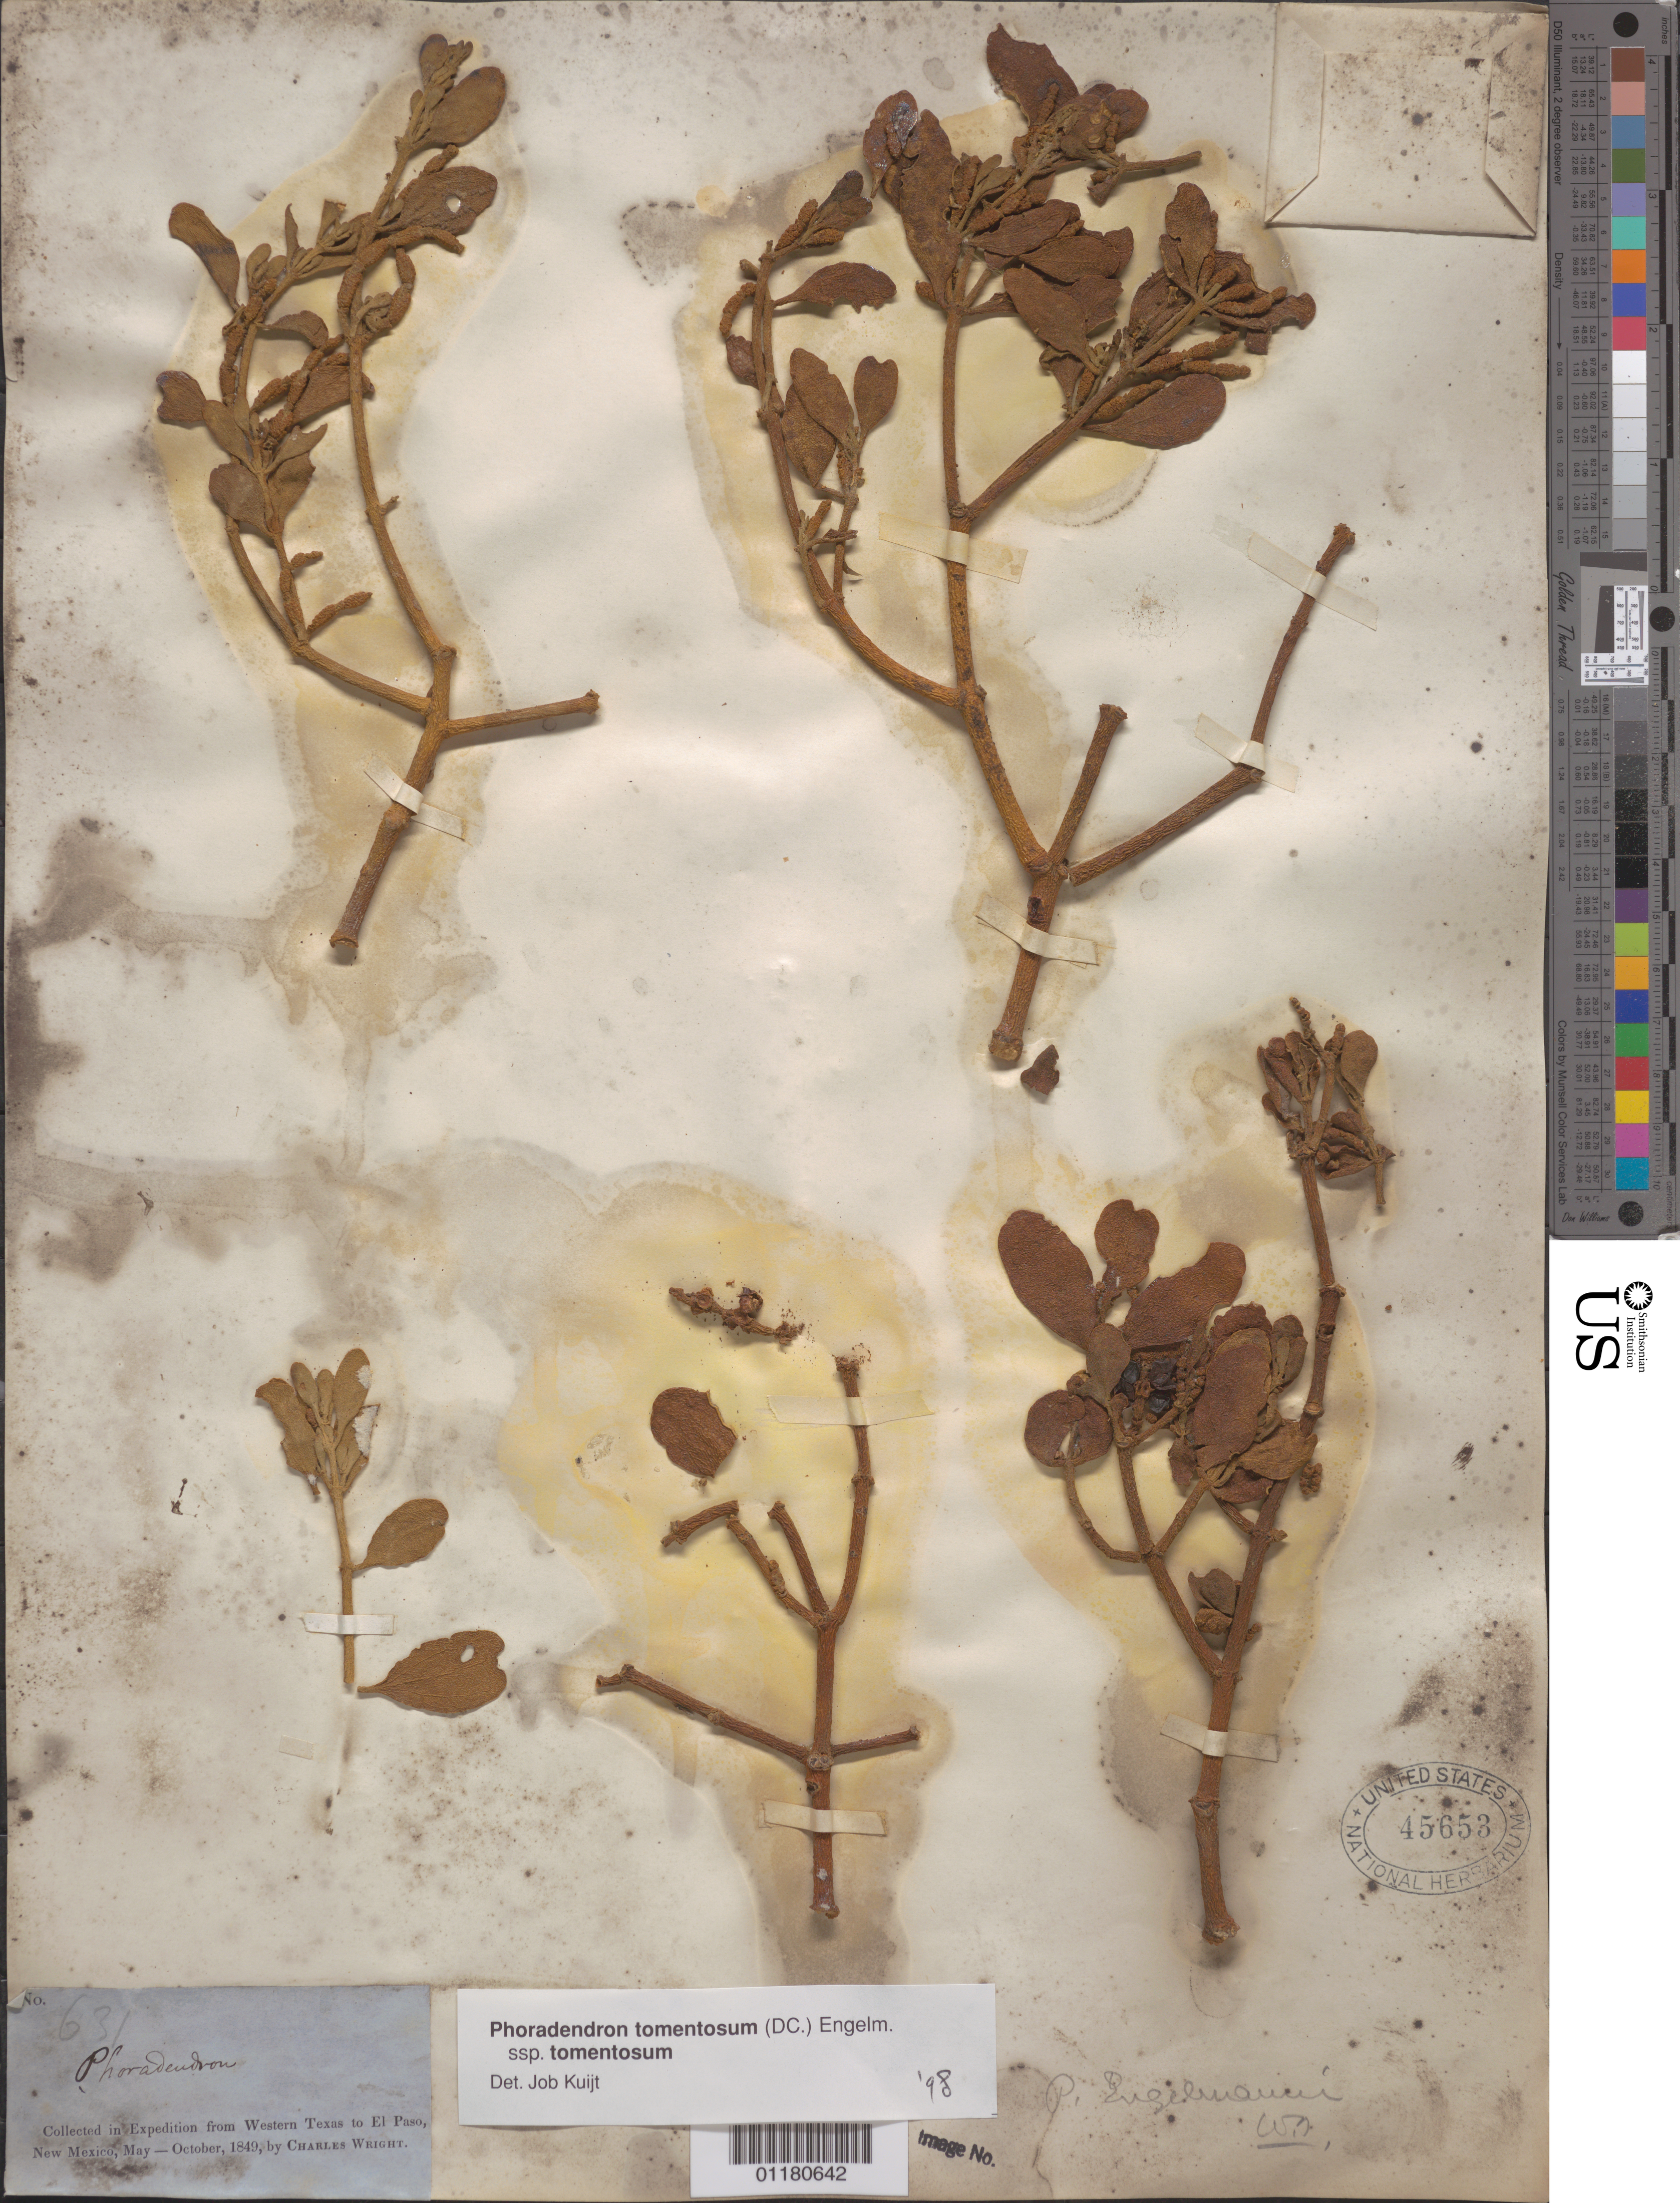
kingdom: Plantae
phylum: Tracheophyta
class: Magnoliopsida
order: Santalales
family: Viscaceae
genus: Phoradendron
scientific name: Phoradendron tomentosum subsp. tomentosum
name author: DC.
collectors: C. Wright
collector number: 681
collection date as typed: May 1849 to -- Oct 1849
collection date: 1849-05/1849-10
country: United States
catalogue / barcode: US 45653